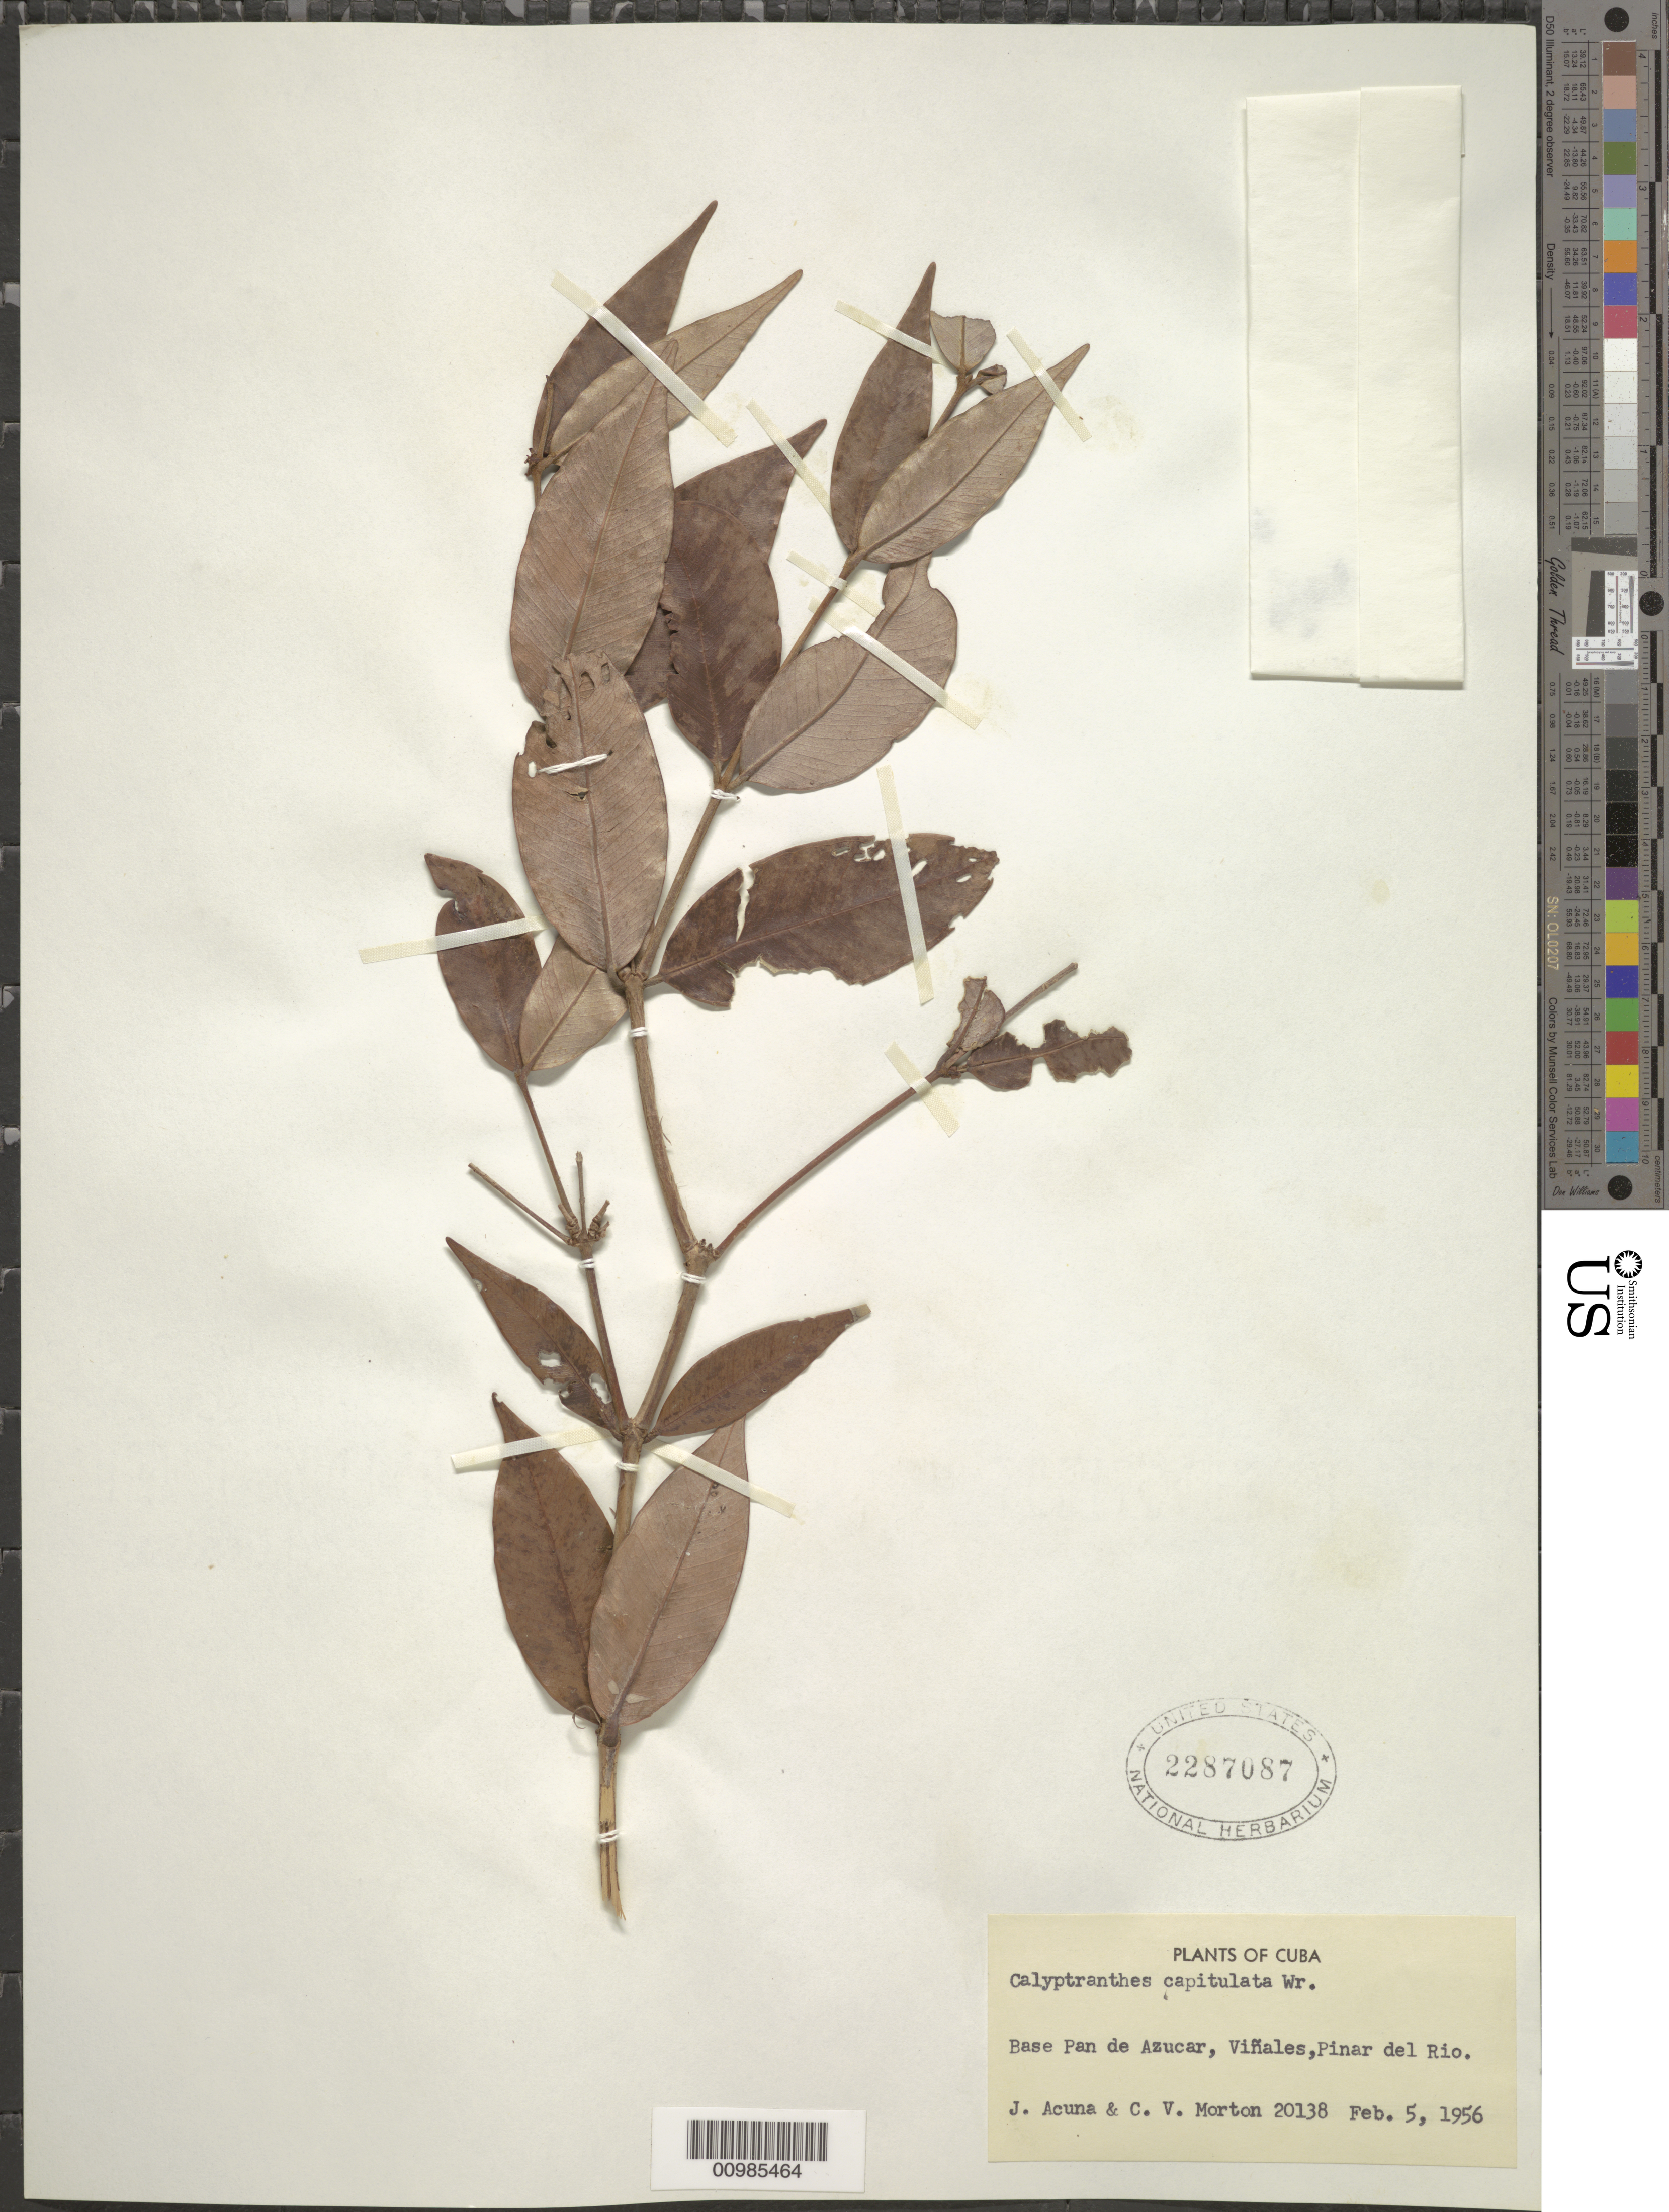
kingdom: Plantae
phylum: Tracheophyta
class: Magnoliopsida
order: Myrtales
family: Myrtaceae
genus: Myrcia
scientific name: Myrcia ferruginea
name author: (Poir.) DC.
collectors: J. Acuña & C. V. Morton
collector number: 20138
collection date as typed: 05 Feb 1956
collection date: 1956-02-05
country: Cuba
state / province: Pinar del Rio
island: Cuba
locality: Base Pan de Azucar, Vinales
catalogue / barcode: US 2287087